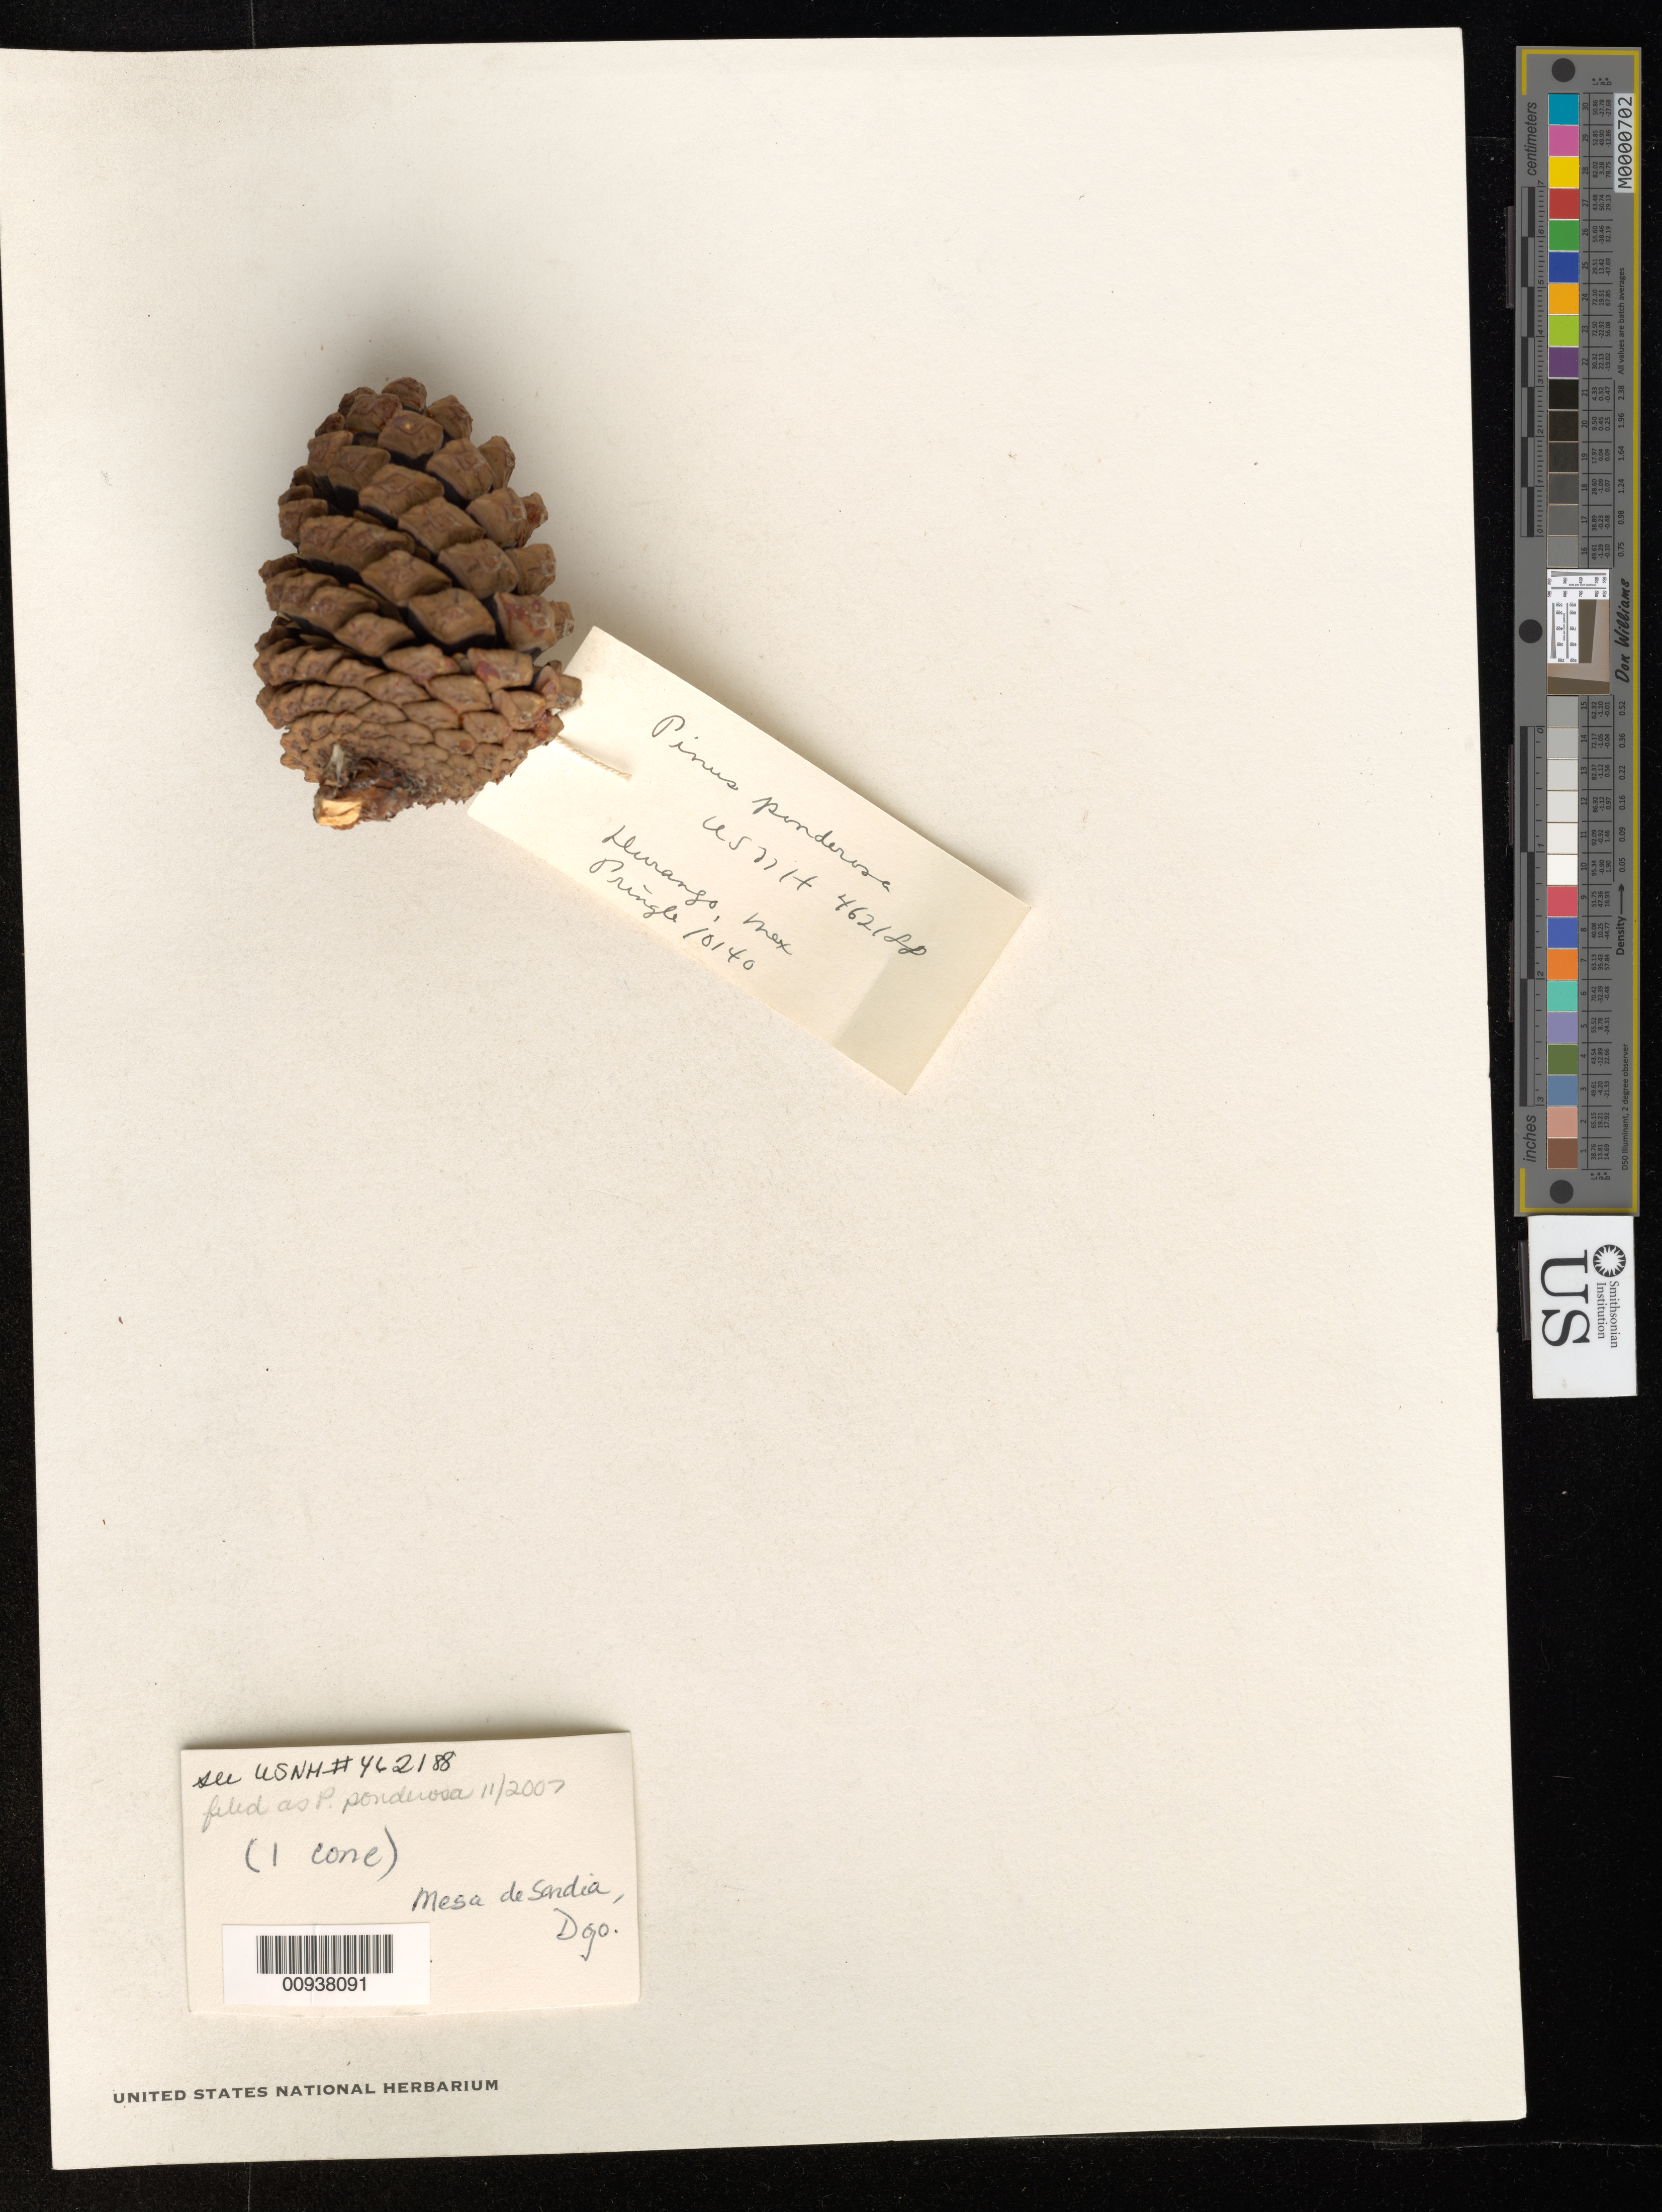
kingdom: Plantae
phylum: Tracheophyta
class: Pinopsida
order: Pinales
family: Pinaceae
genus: Pinus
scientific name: Pinus ponderosa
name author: Douglas ex C. Lawson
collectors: C. G. Pringle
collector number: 10140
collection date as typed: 15 Oct 1905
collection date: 1905-10-15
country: Mexico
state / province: Coahuila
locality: Mesa de Sandia.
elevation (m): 3048